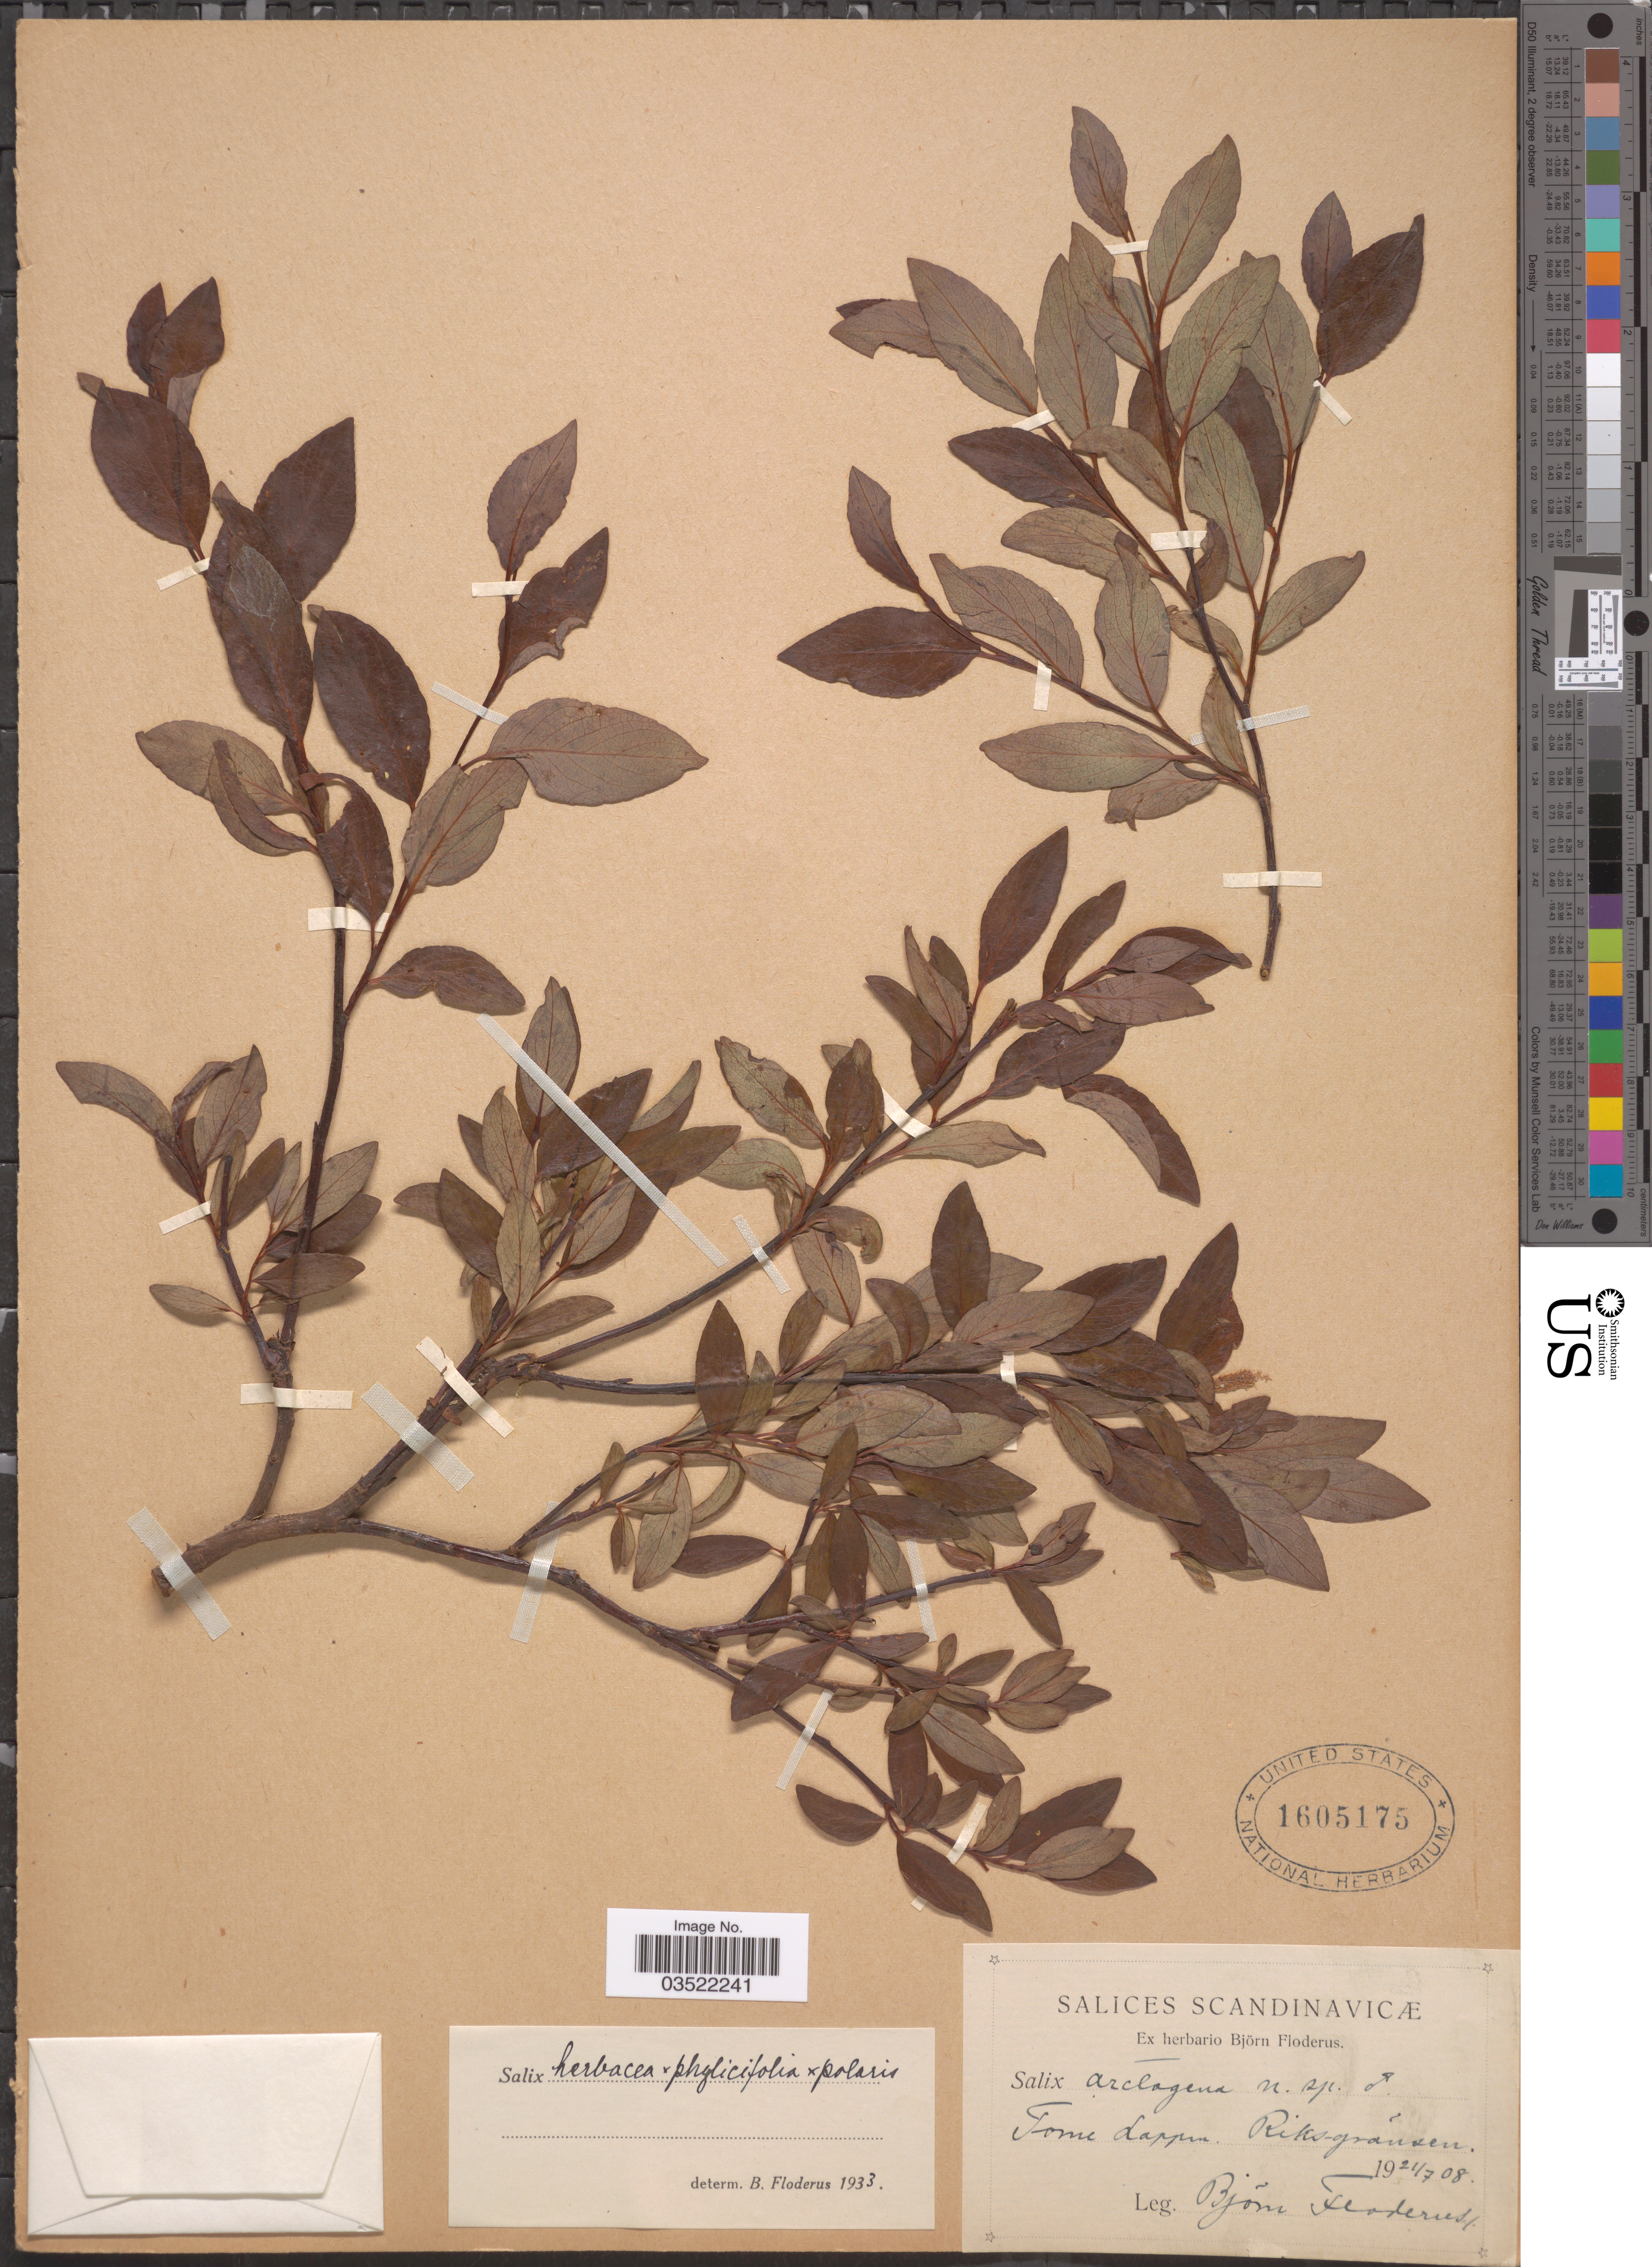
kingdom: Plantae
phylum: Tracheophyta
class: Magnoliopsida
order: Malpighiales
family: Salicaceae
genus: Salix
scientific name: Salix herbacea x S. phylicifolia L. x S. polaris Wahlenb.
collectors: B. G. O. Floderus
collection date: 1908-07-21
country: Sweden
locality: Scandinavicæ. Torne Lappm. Riksgrãnsen.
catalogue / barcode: US 1605175